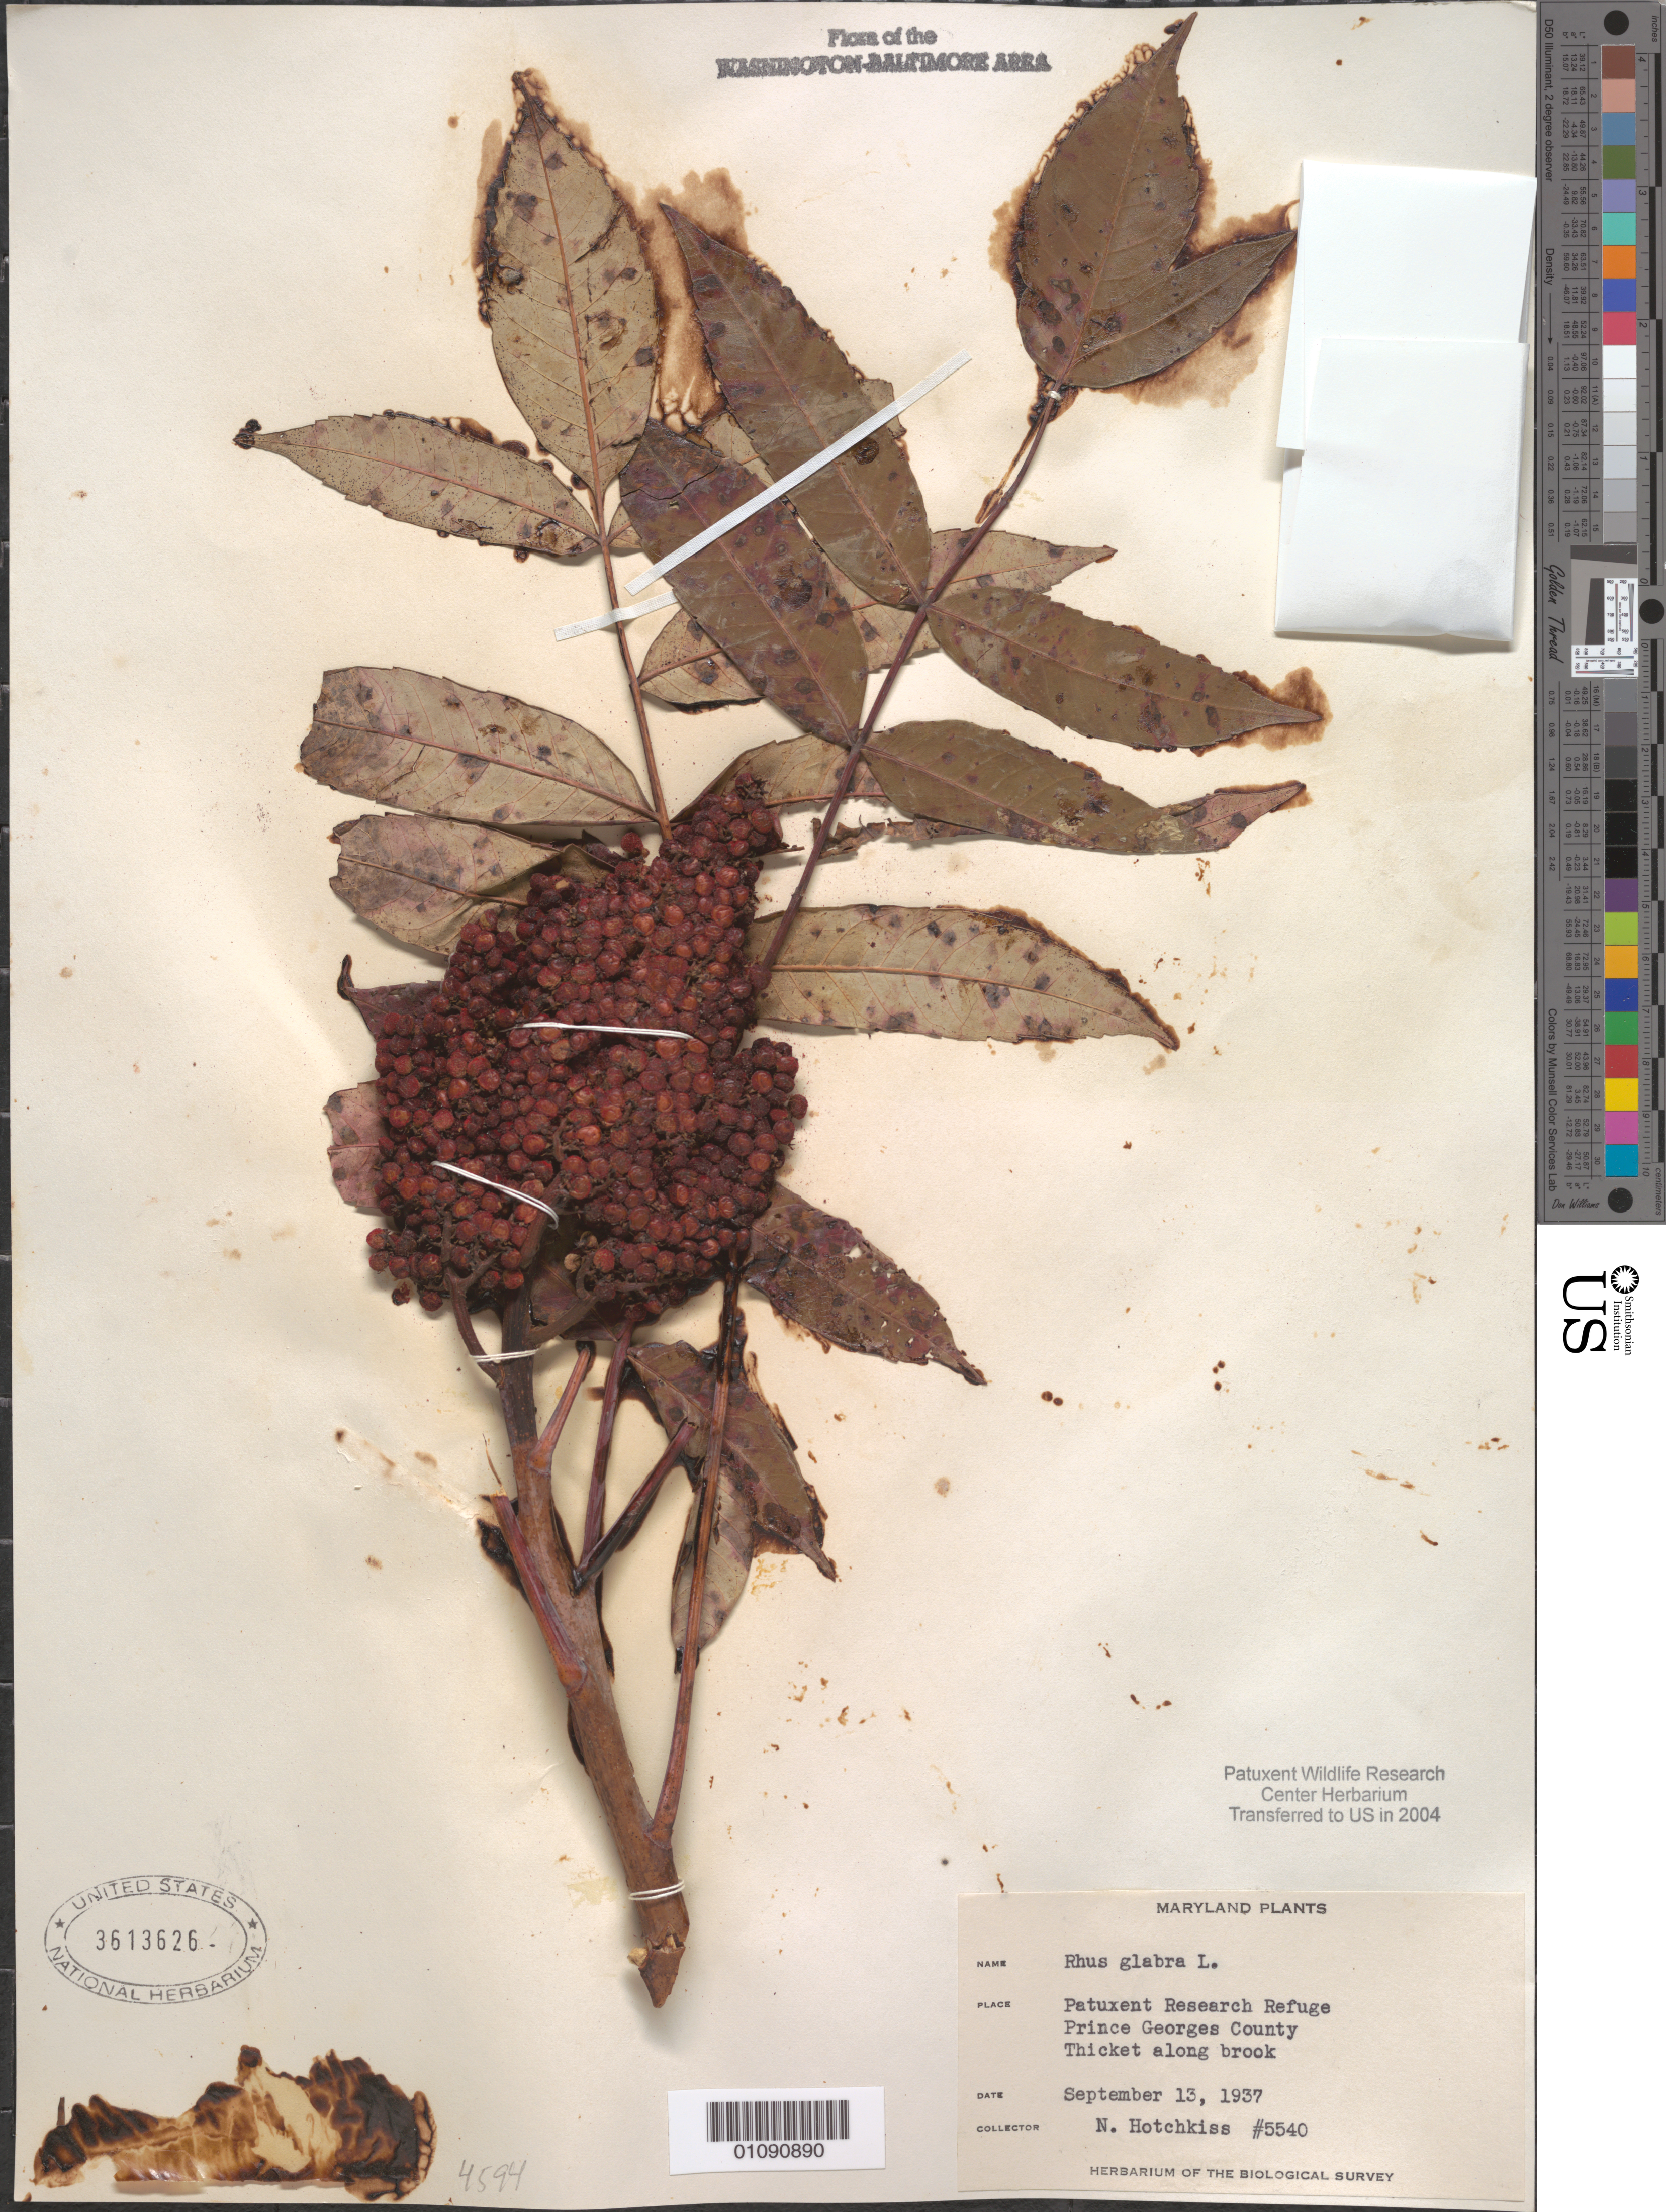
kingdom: Plantae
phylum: Tracheophyta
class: Magnoliopsida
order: Sapindales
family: Anacardiaceae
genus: Rhus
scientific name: Rhus glabra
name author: L.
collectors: N. Hotchkiss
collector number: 5540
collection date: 1937-09-13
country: United States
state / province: Maryland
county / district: Prince George's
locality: Patuxent Wildlife Refuge.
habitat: Thicket along brook.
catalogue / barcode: US 3613626